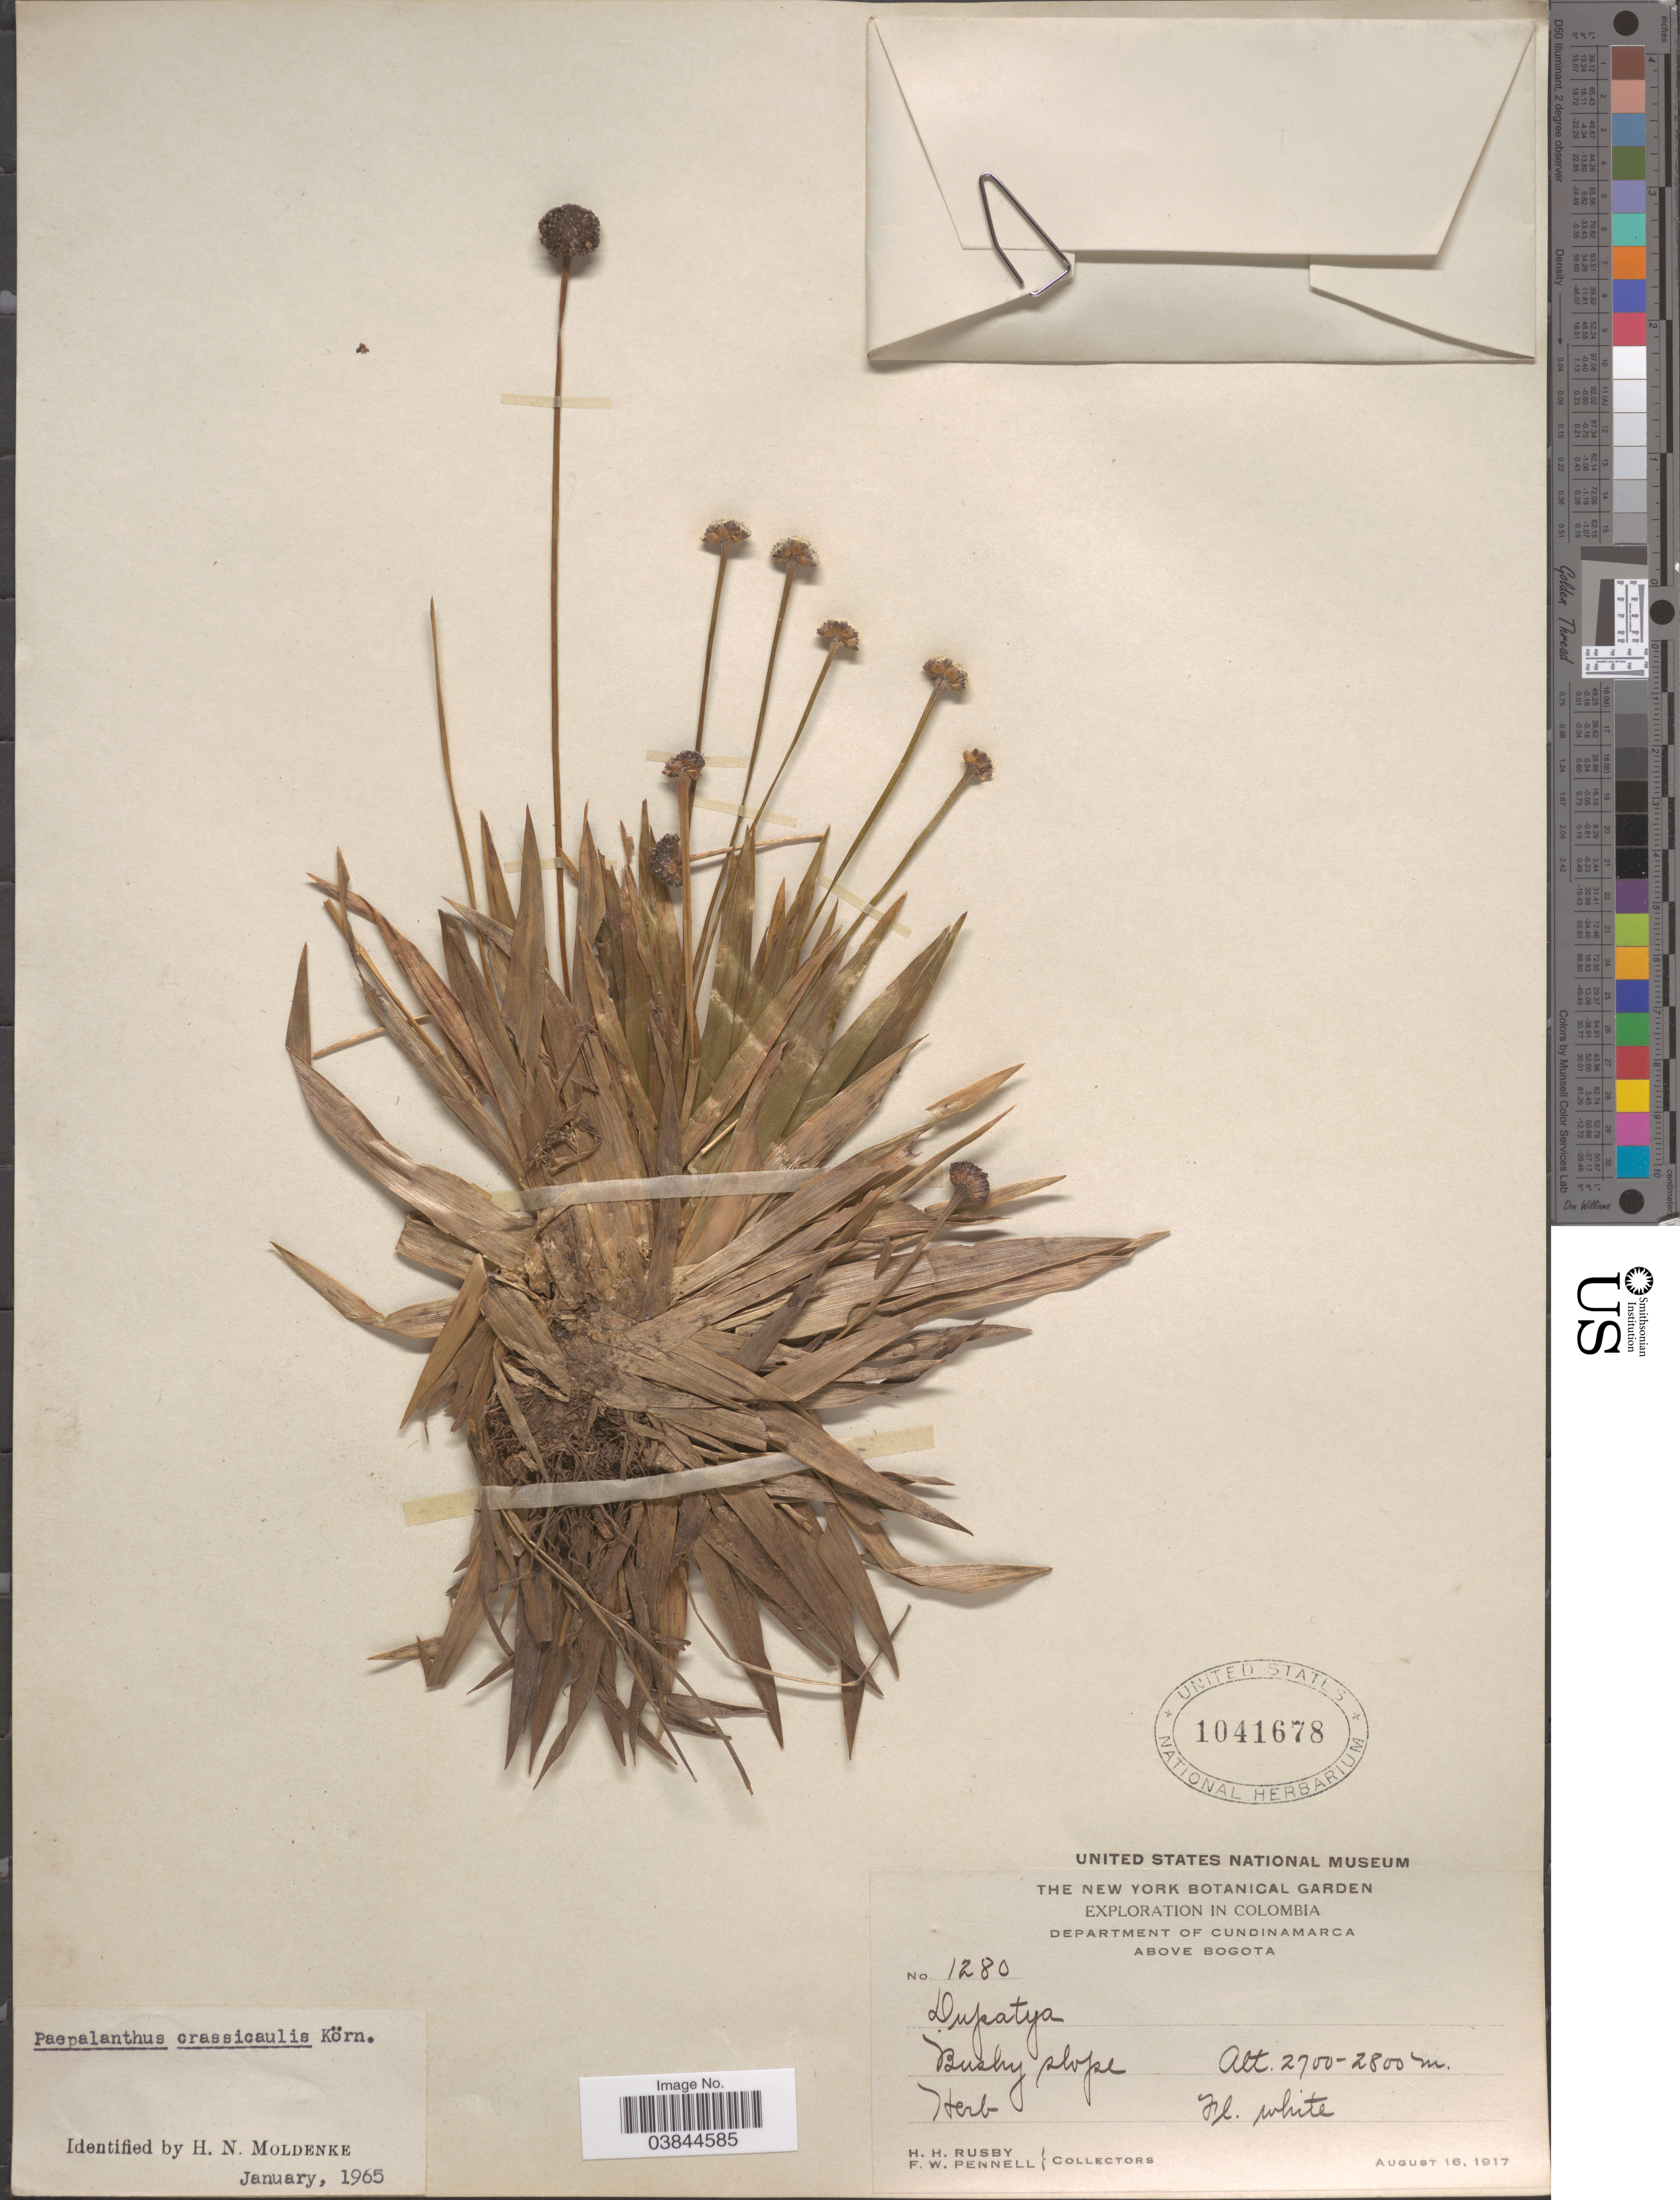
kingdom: Plantae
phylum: Tracheophyta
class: Liliopsida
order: Poales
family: Eriocaulaceae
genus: Paepalanthus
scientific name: Paepalanthus ensifolius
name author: (Kunth) Kunth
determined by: Sauthier, Laura Jeanne, (SPF), Universidade de Sao Paulo (BRAZIL)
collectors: H. H. Rusby & F. W. Pennell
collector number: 1280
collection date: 1917-08-16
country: Colombia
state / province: Cundinamarca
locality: Department of Cundinamarca above Bogota. Dupatya.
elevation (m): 2700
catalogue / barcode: US 1041678